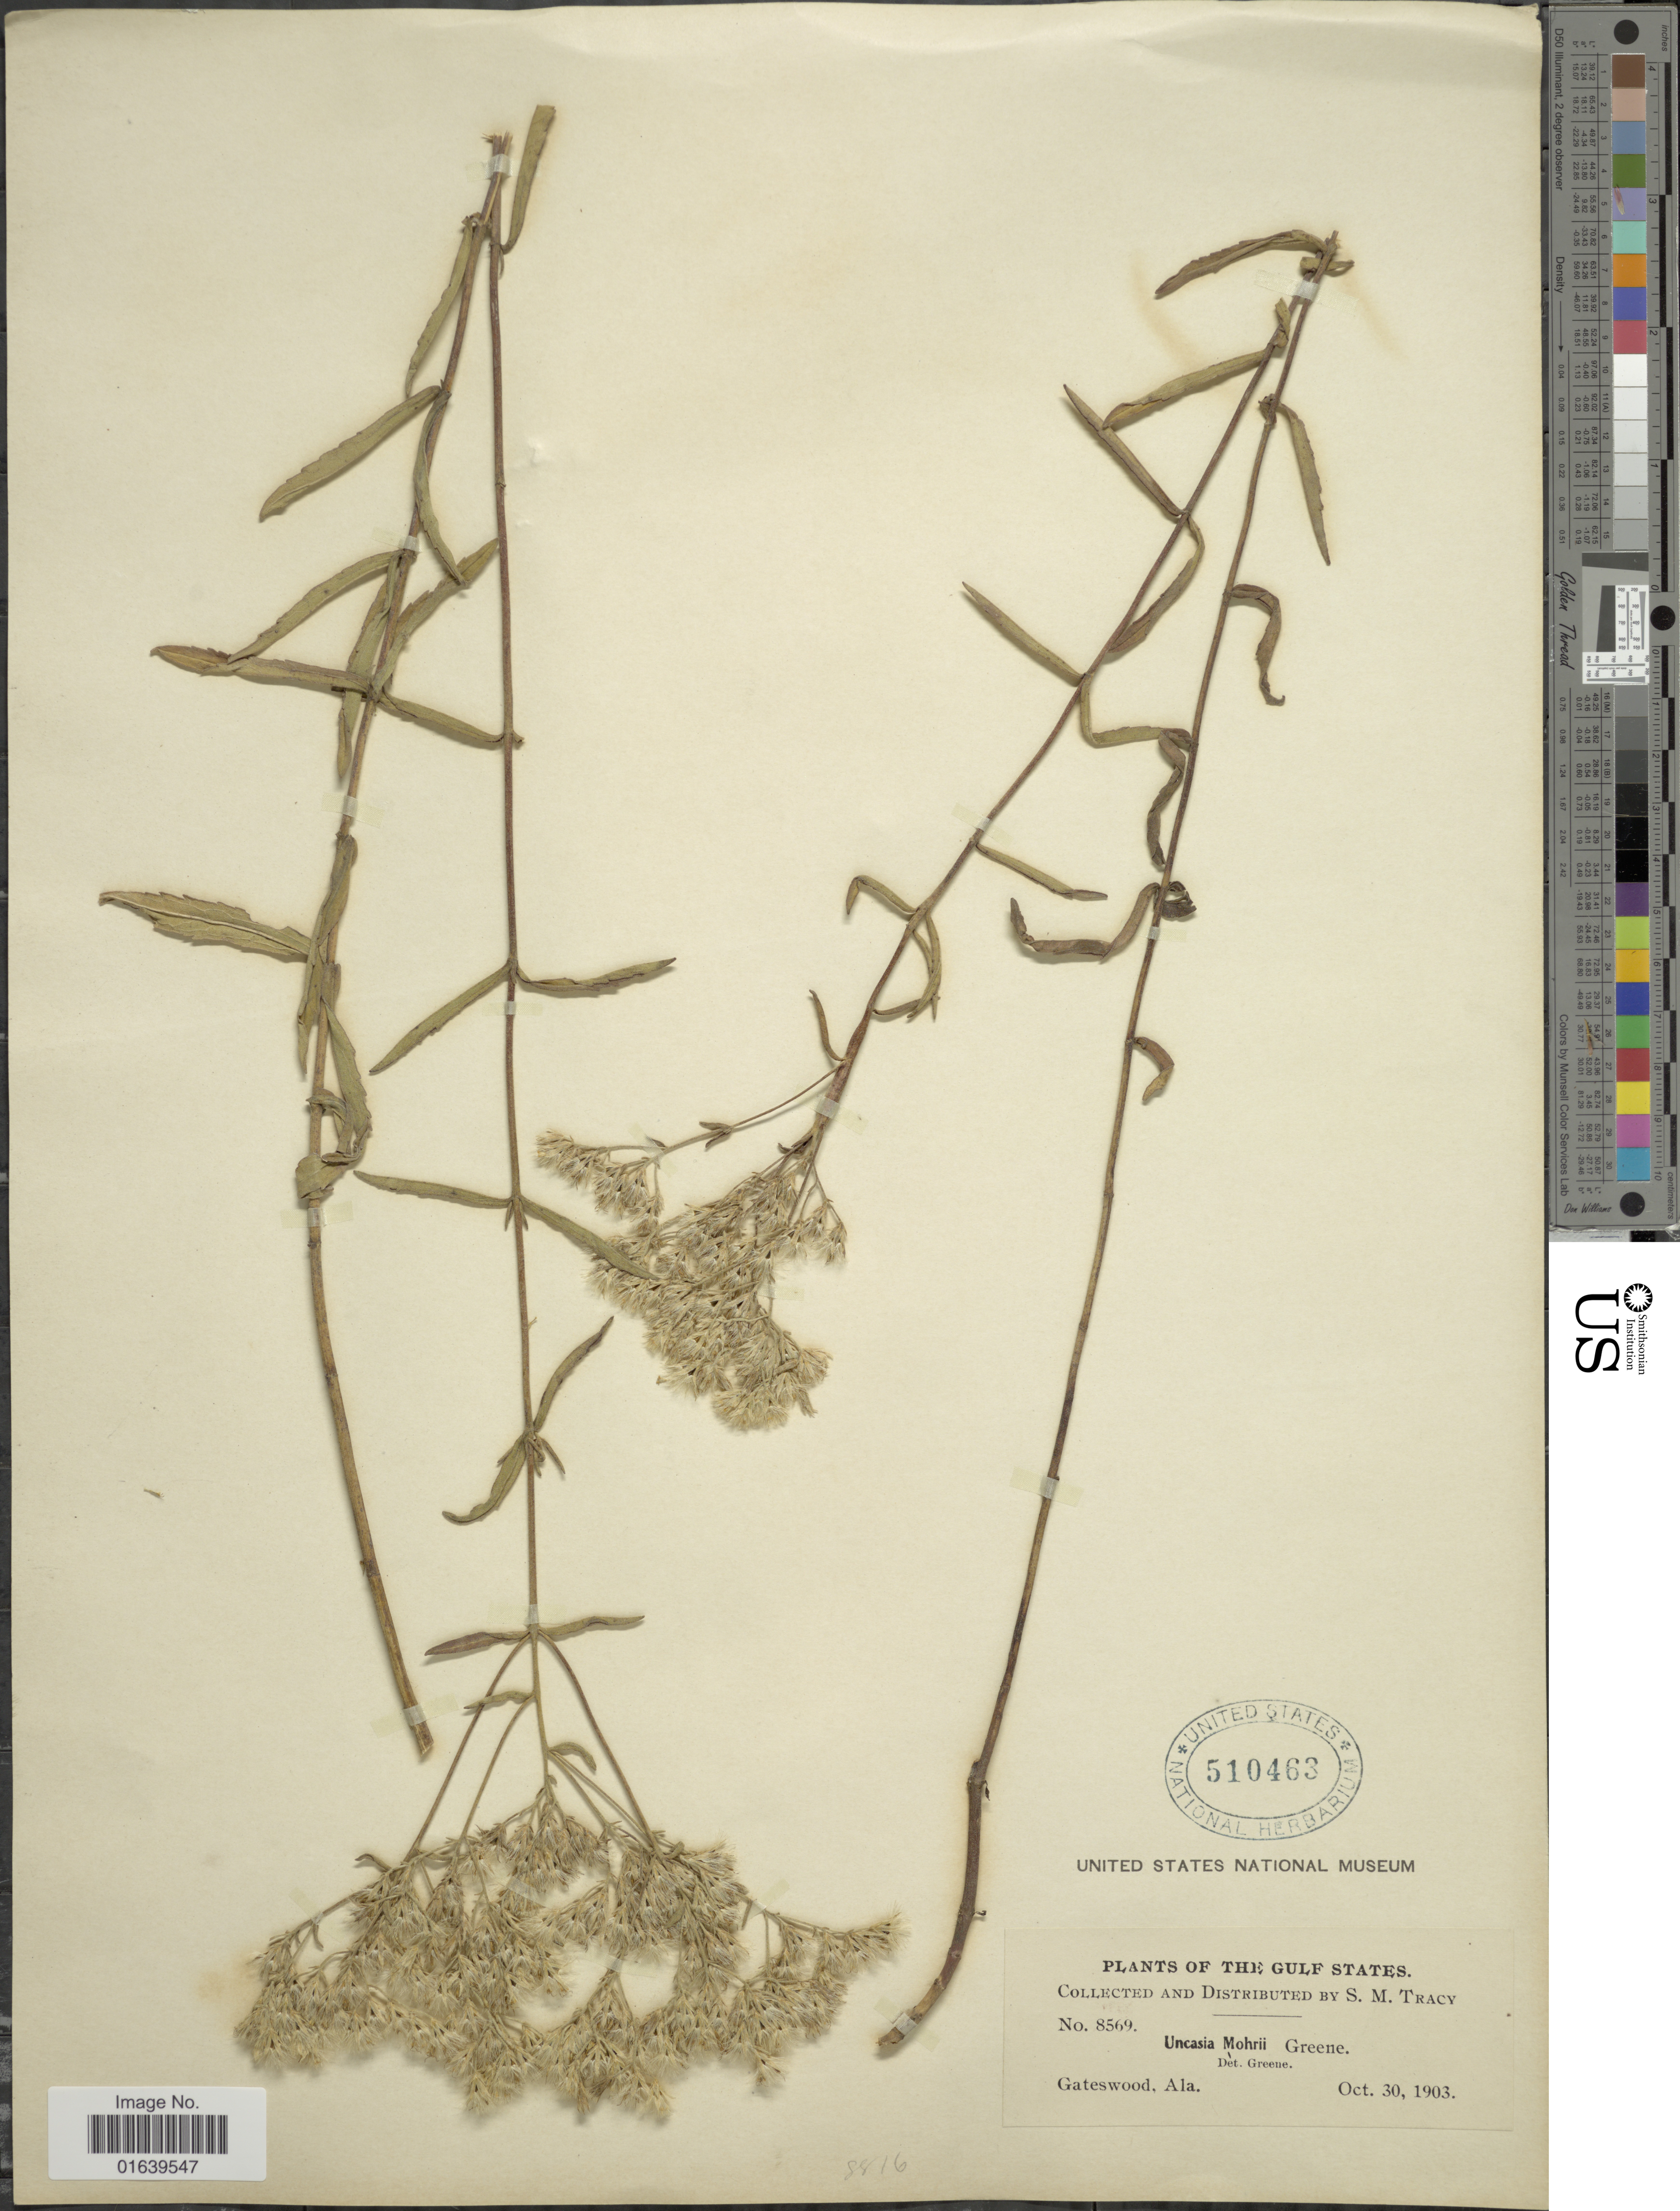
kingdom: Plantae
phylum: Tracheophyta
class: Magnoliopsida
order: Asterales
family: Asteraceae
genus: Eupatorium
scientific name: Eupatorium mohrii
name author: Greene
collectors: S. M. Tracy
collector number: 8569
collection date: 1903-10-30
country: United States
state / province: Alabama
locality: The Gulf States, Gateswood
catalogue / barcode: US 510463